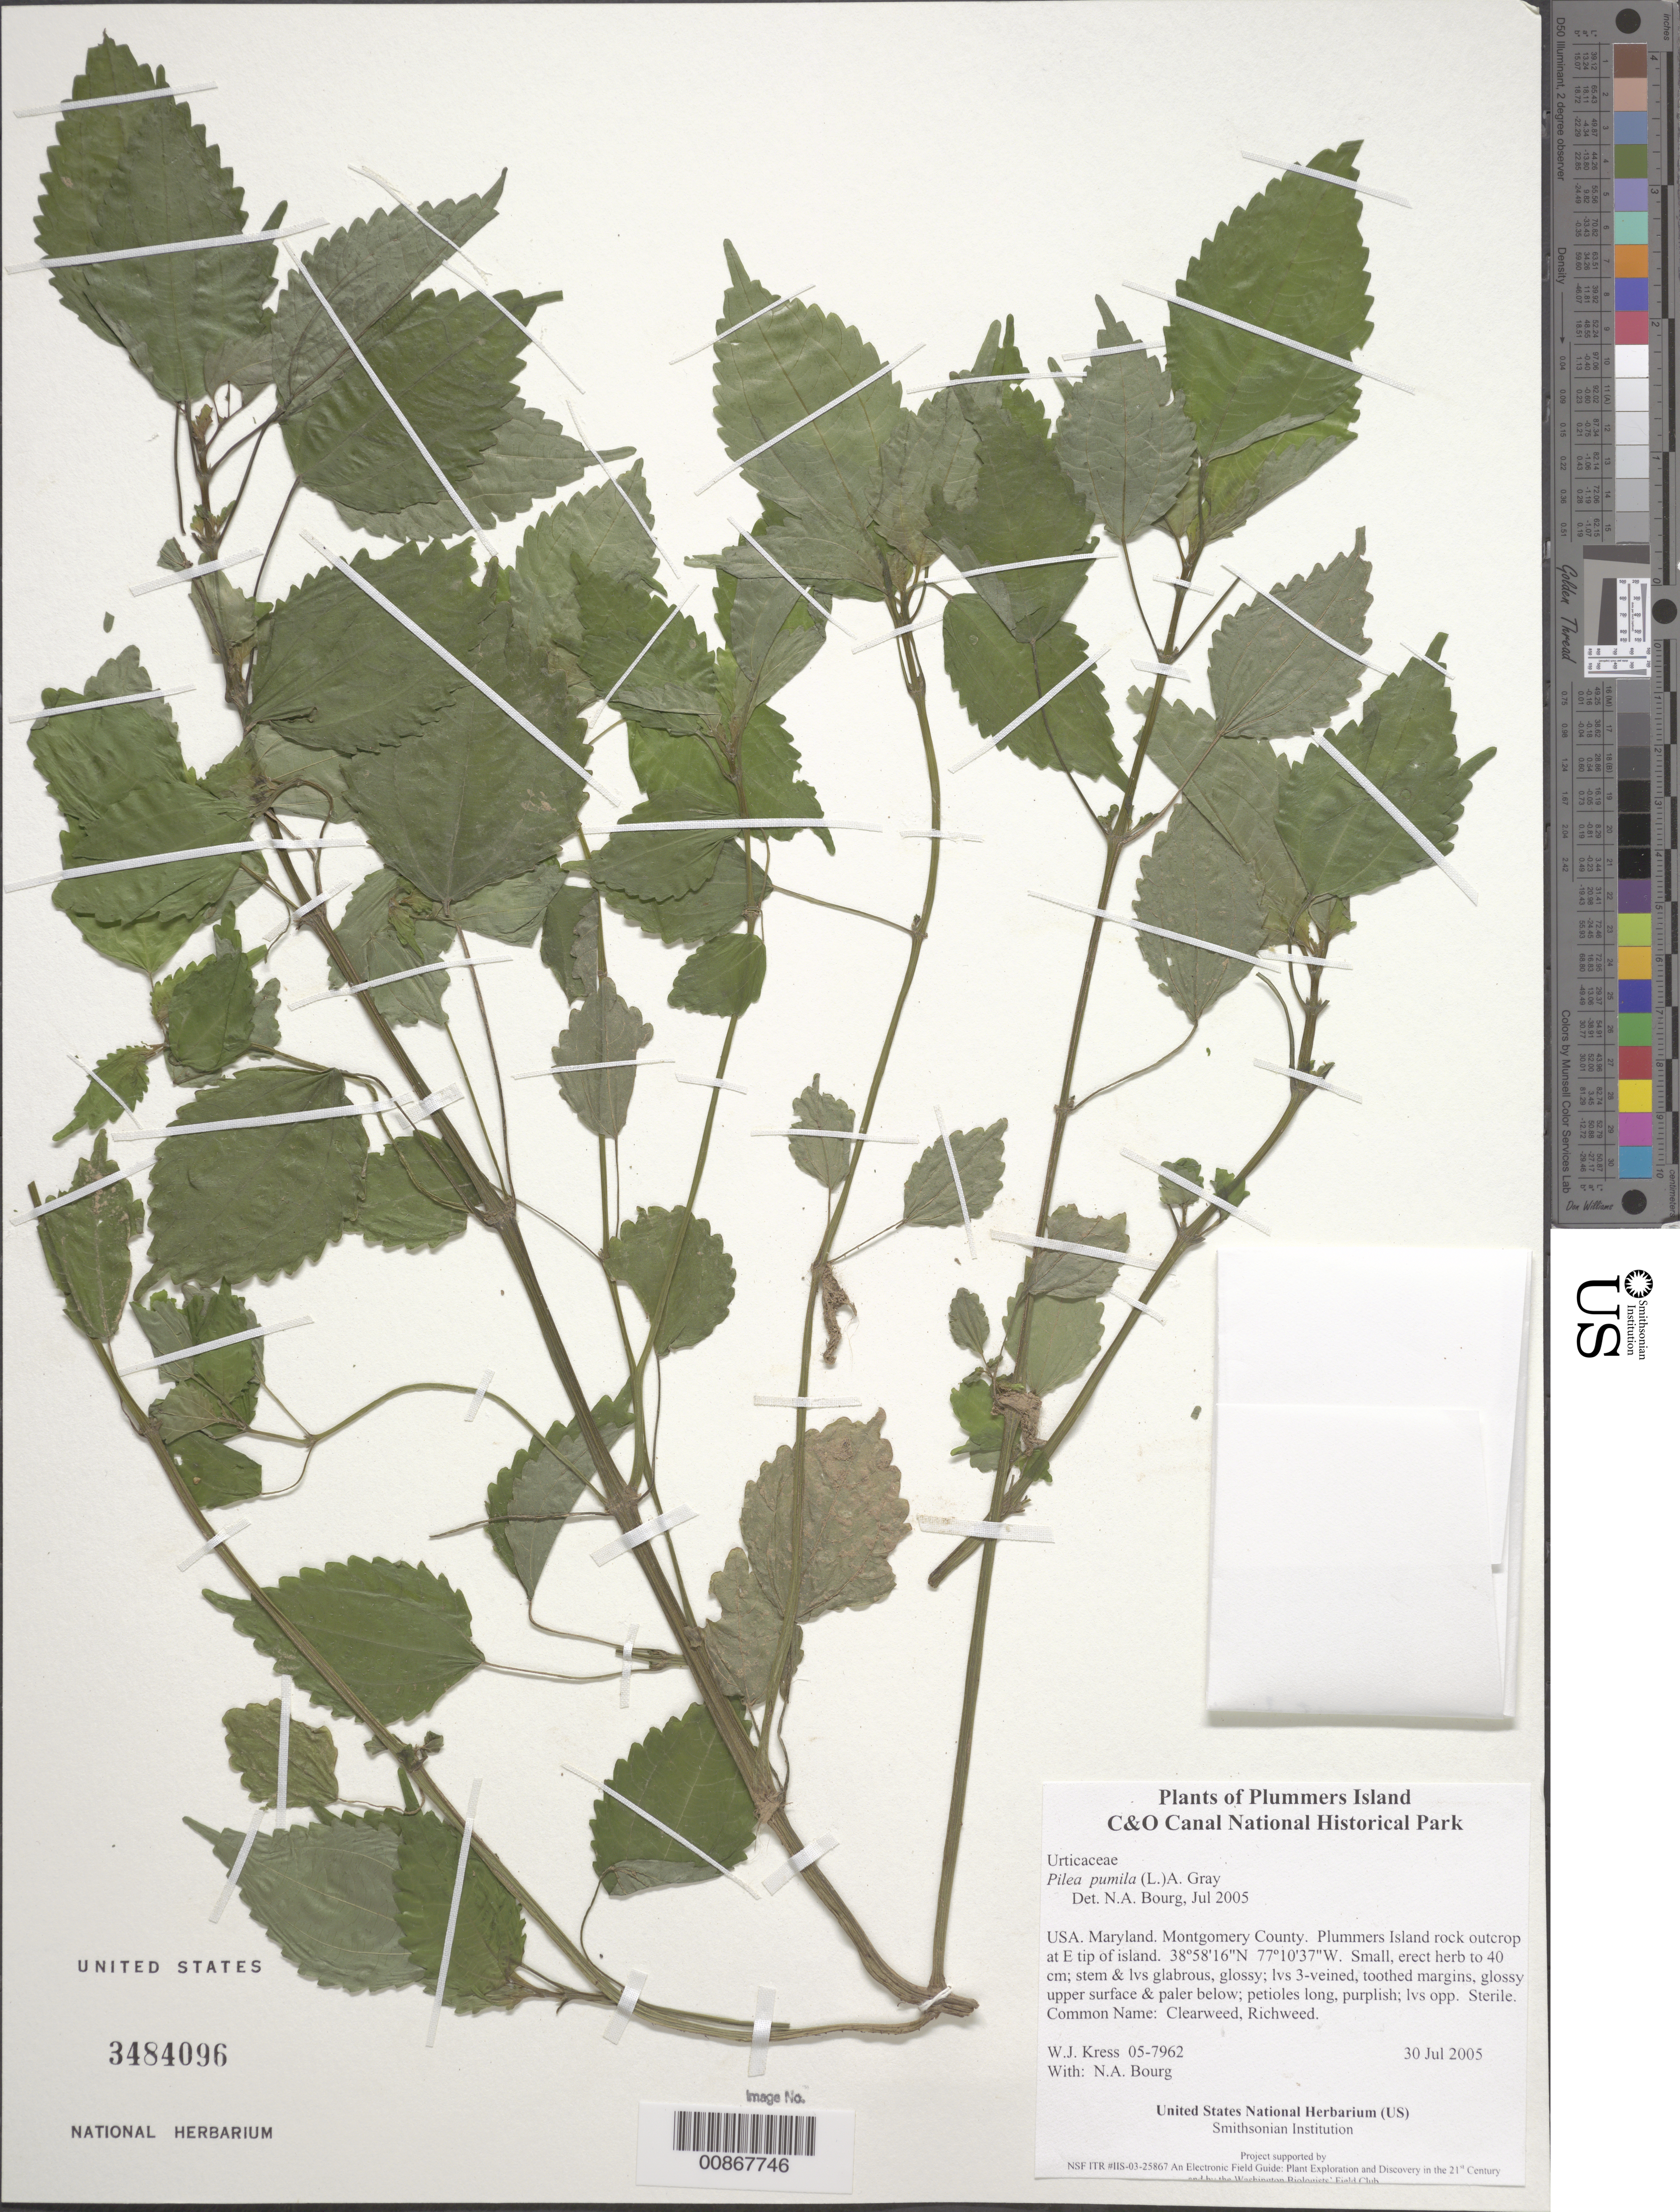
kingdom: Plantae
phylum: Tracheophyta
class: Magnoliopsida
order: Rosales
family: Urticaceae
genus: Pilea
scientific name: Pilea pumila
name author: (L.) A. Gray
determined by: Bourg, N. A.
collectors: W. J. Kress & N. A. Bourg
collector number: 05-7962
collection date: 2005-07-30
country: United States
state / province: Maryland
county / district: Montgomery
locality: Chesapeake and Ohio Canal National Historical Park, Plummers Island rock outcrop at E tip of island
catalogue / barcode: US 3484096